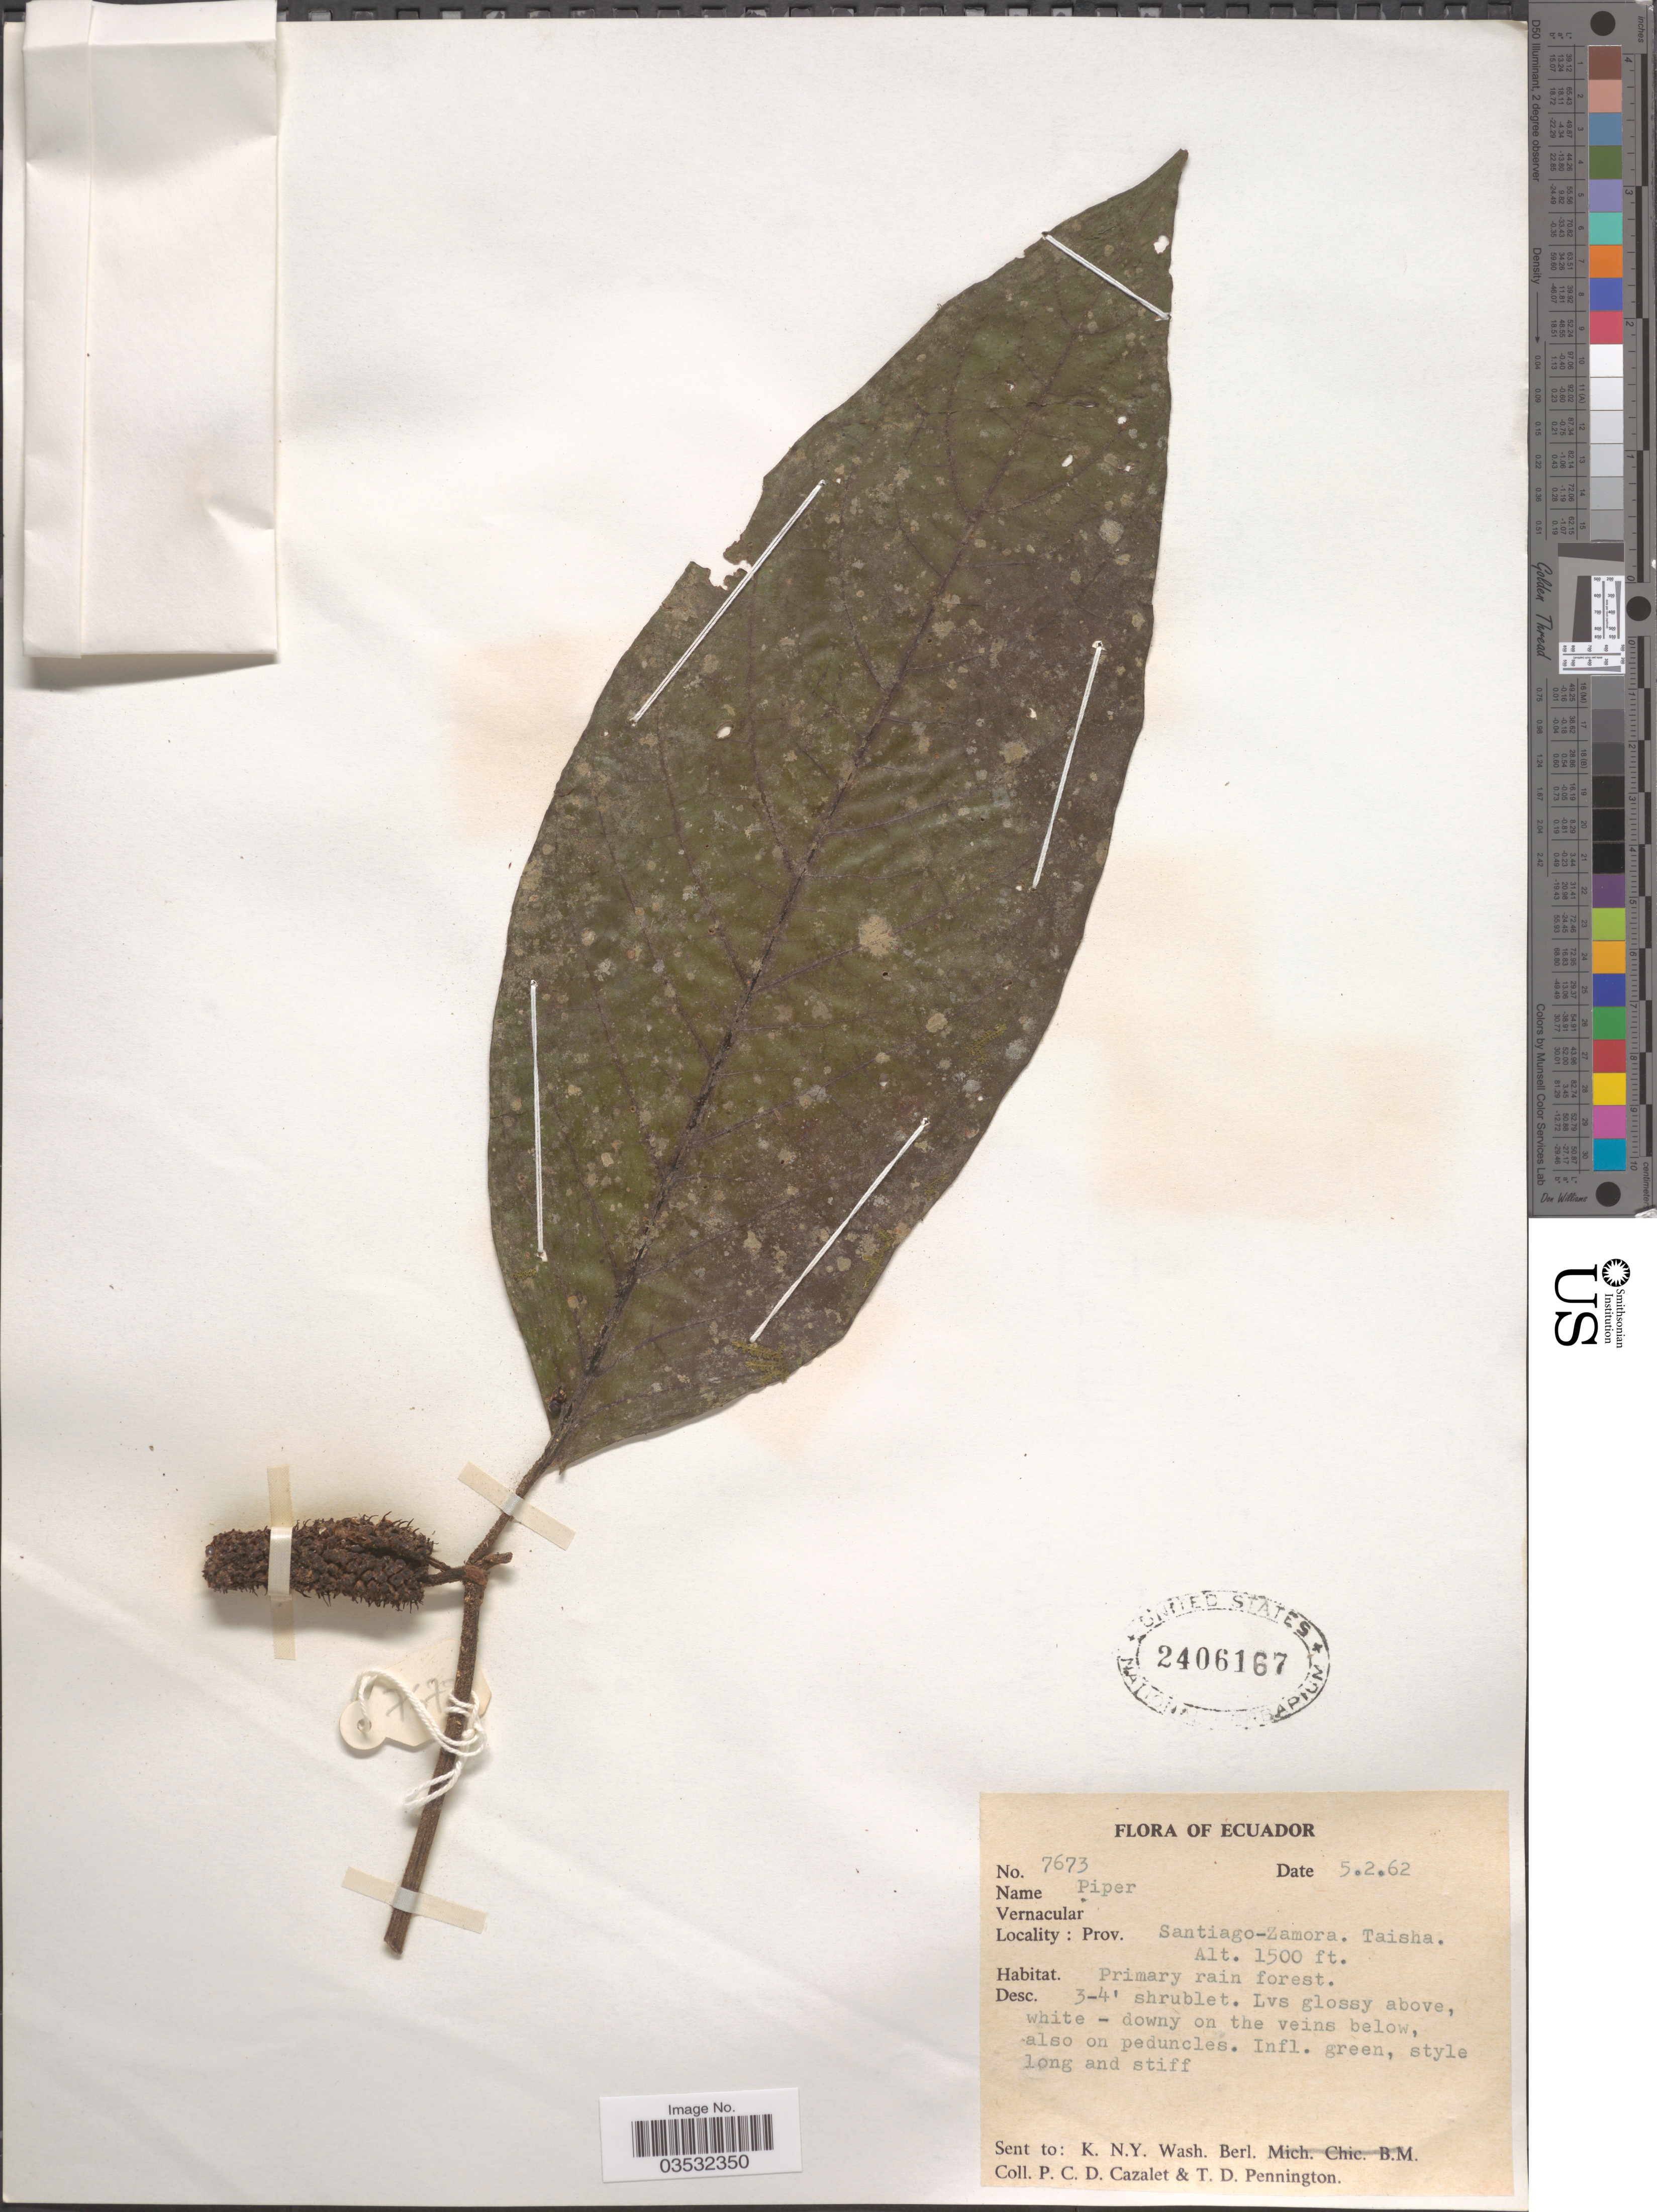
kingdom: Plantae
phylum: Tracheophyta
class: Magnoliopsida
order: Piperales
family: Piperaceae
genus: Piper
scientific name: Piper sp.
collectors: P. C. D. Cazalet & T. D. Pennington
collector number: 7673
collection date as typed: Transcribed d/m/y: 5/2/62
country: Ecuador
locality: Prov. Santiago-Zamora. Taisha.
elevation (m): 457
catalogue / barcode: US 2406167